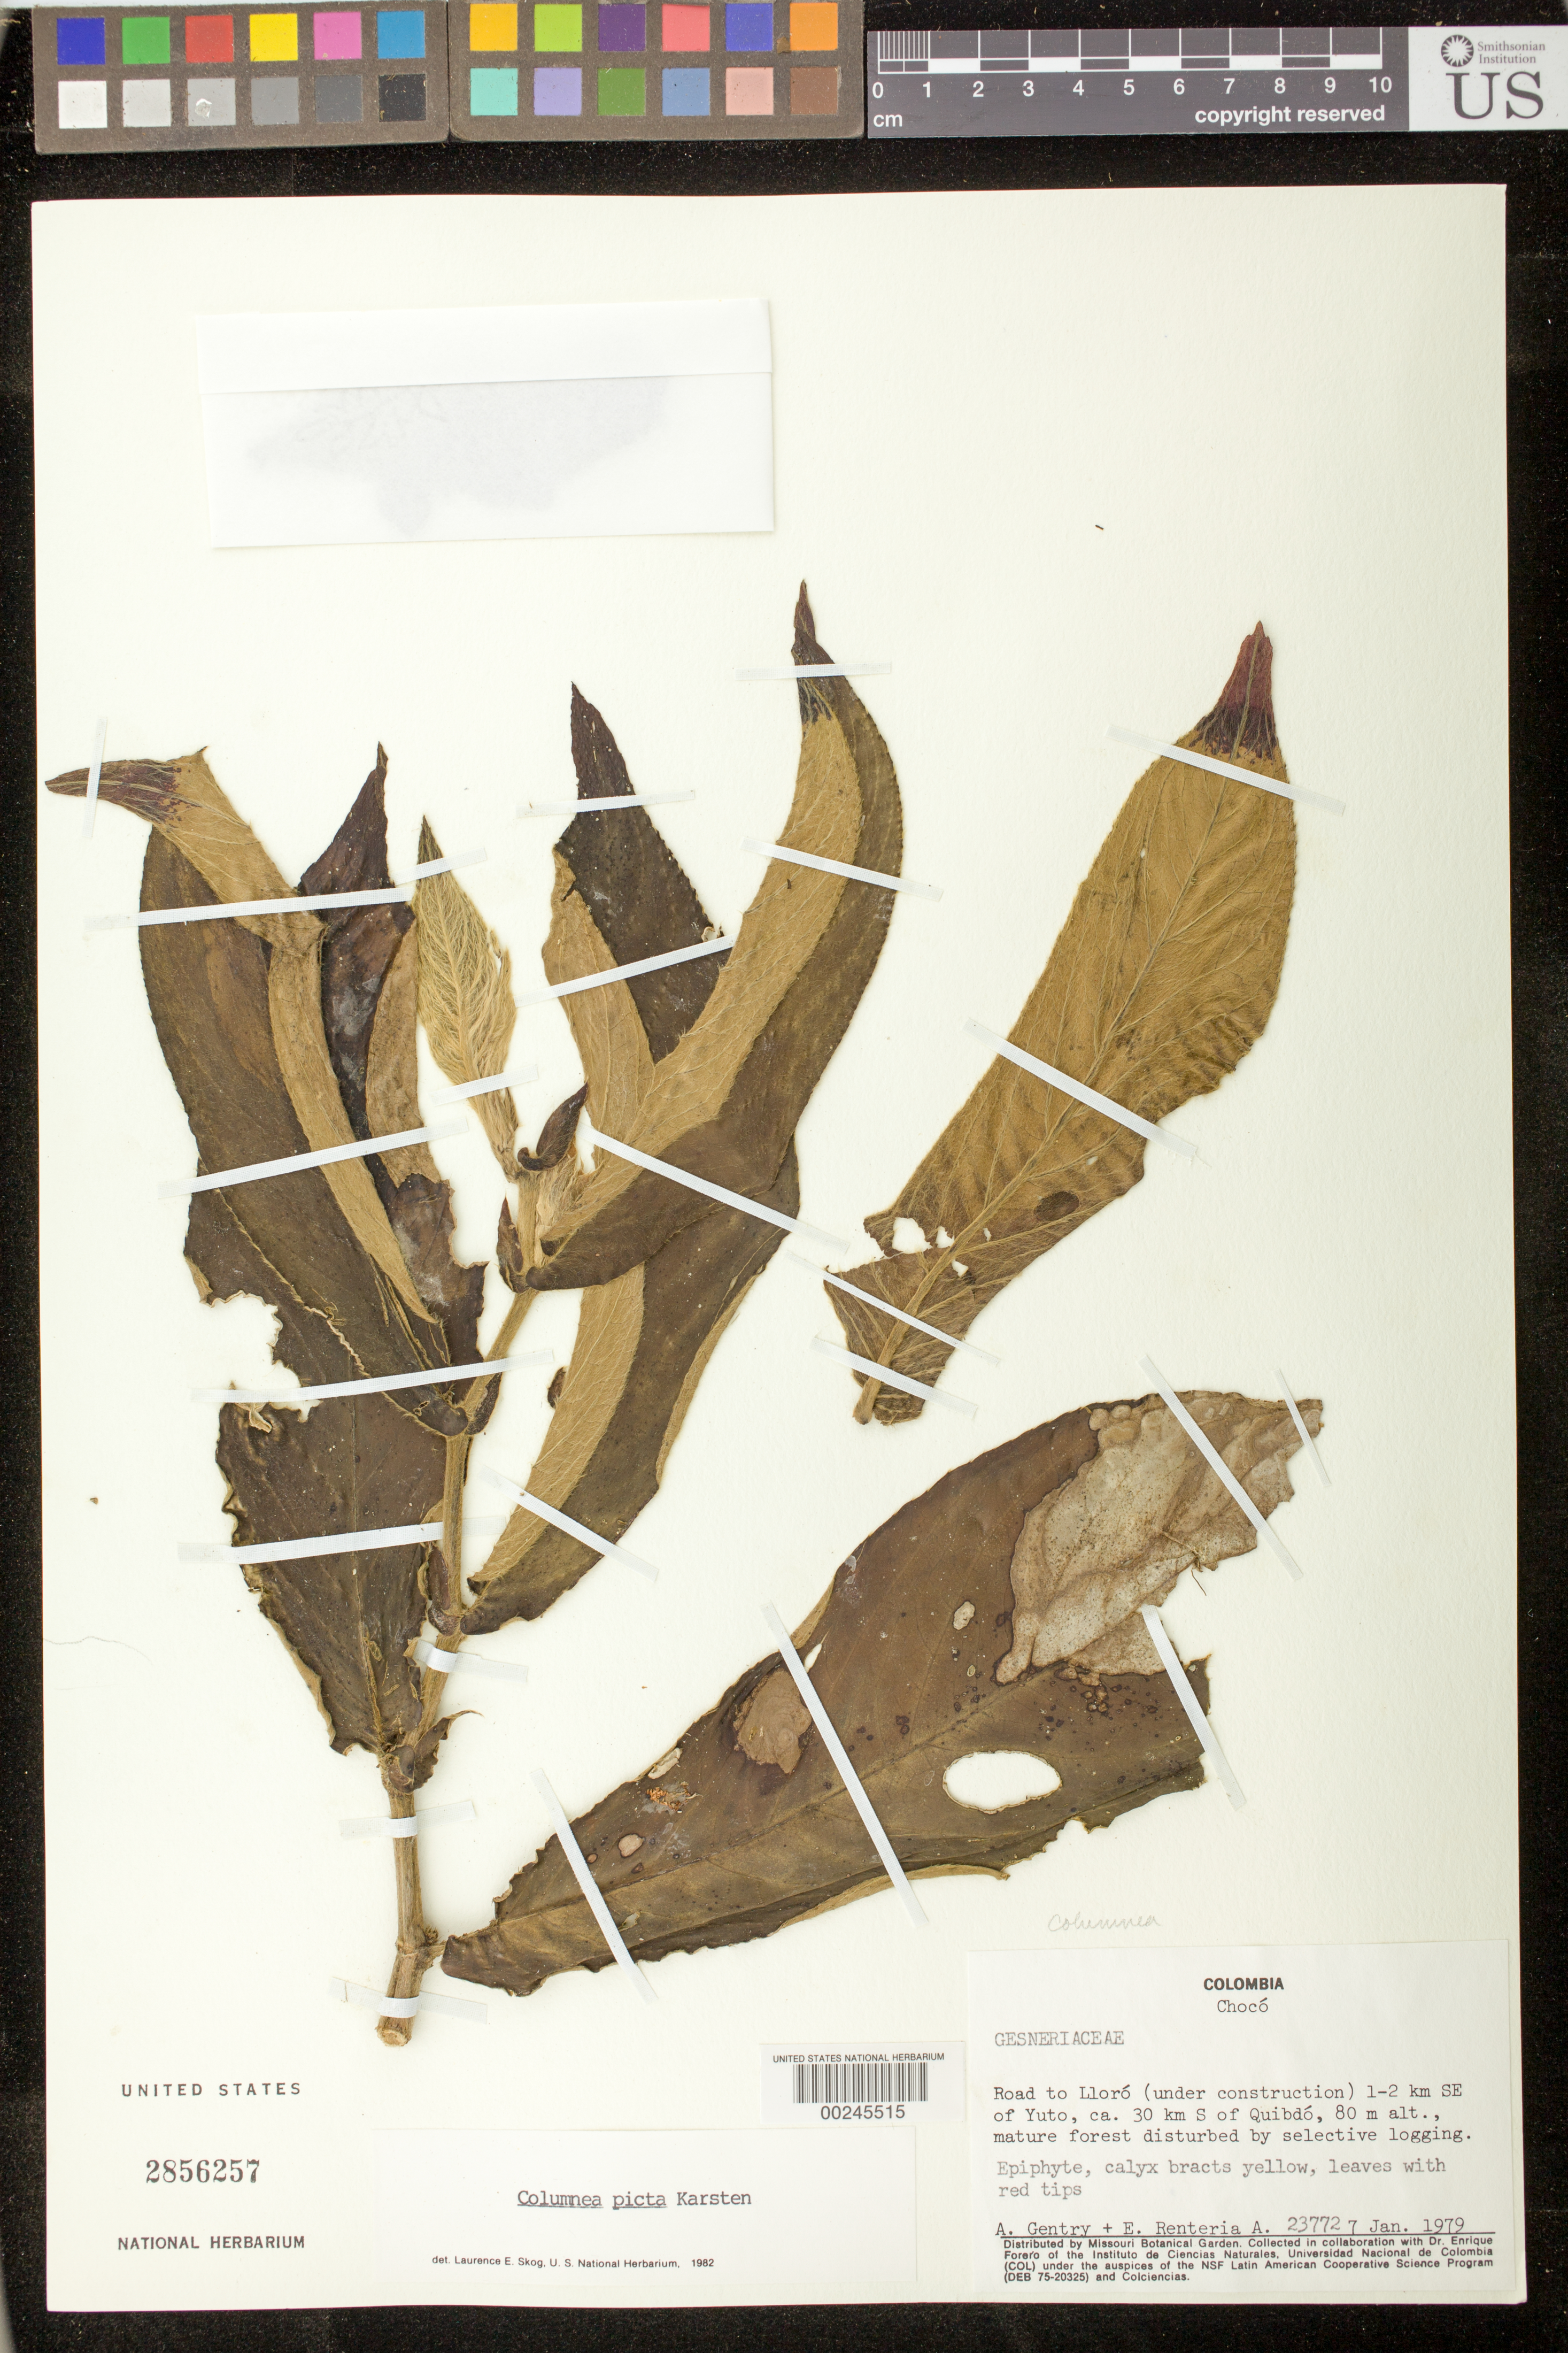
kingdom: Plantae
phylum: Tracheophyta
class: Magnoliopsida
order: Lamiales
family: Gesneriaceae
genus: Columnea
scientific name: Columnea karsteniana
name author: Singh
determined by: Skog, Laurence E.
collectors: A. H. Gentry & E. Renteria A.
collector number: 23772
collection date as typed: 07 Jan 1979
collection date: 1979-01-07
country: Colombia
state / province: Chocó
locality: Road to Lloro (under construction) 1-2 km SE of Yuto, ca 30 km S of Quibdo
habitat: Mature forest disturbed by selective logging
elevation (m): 80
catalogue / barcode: US 2856257